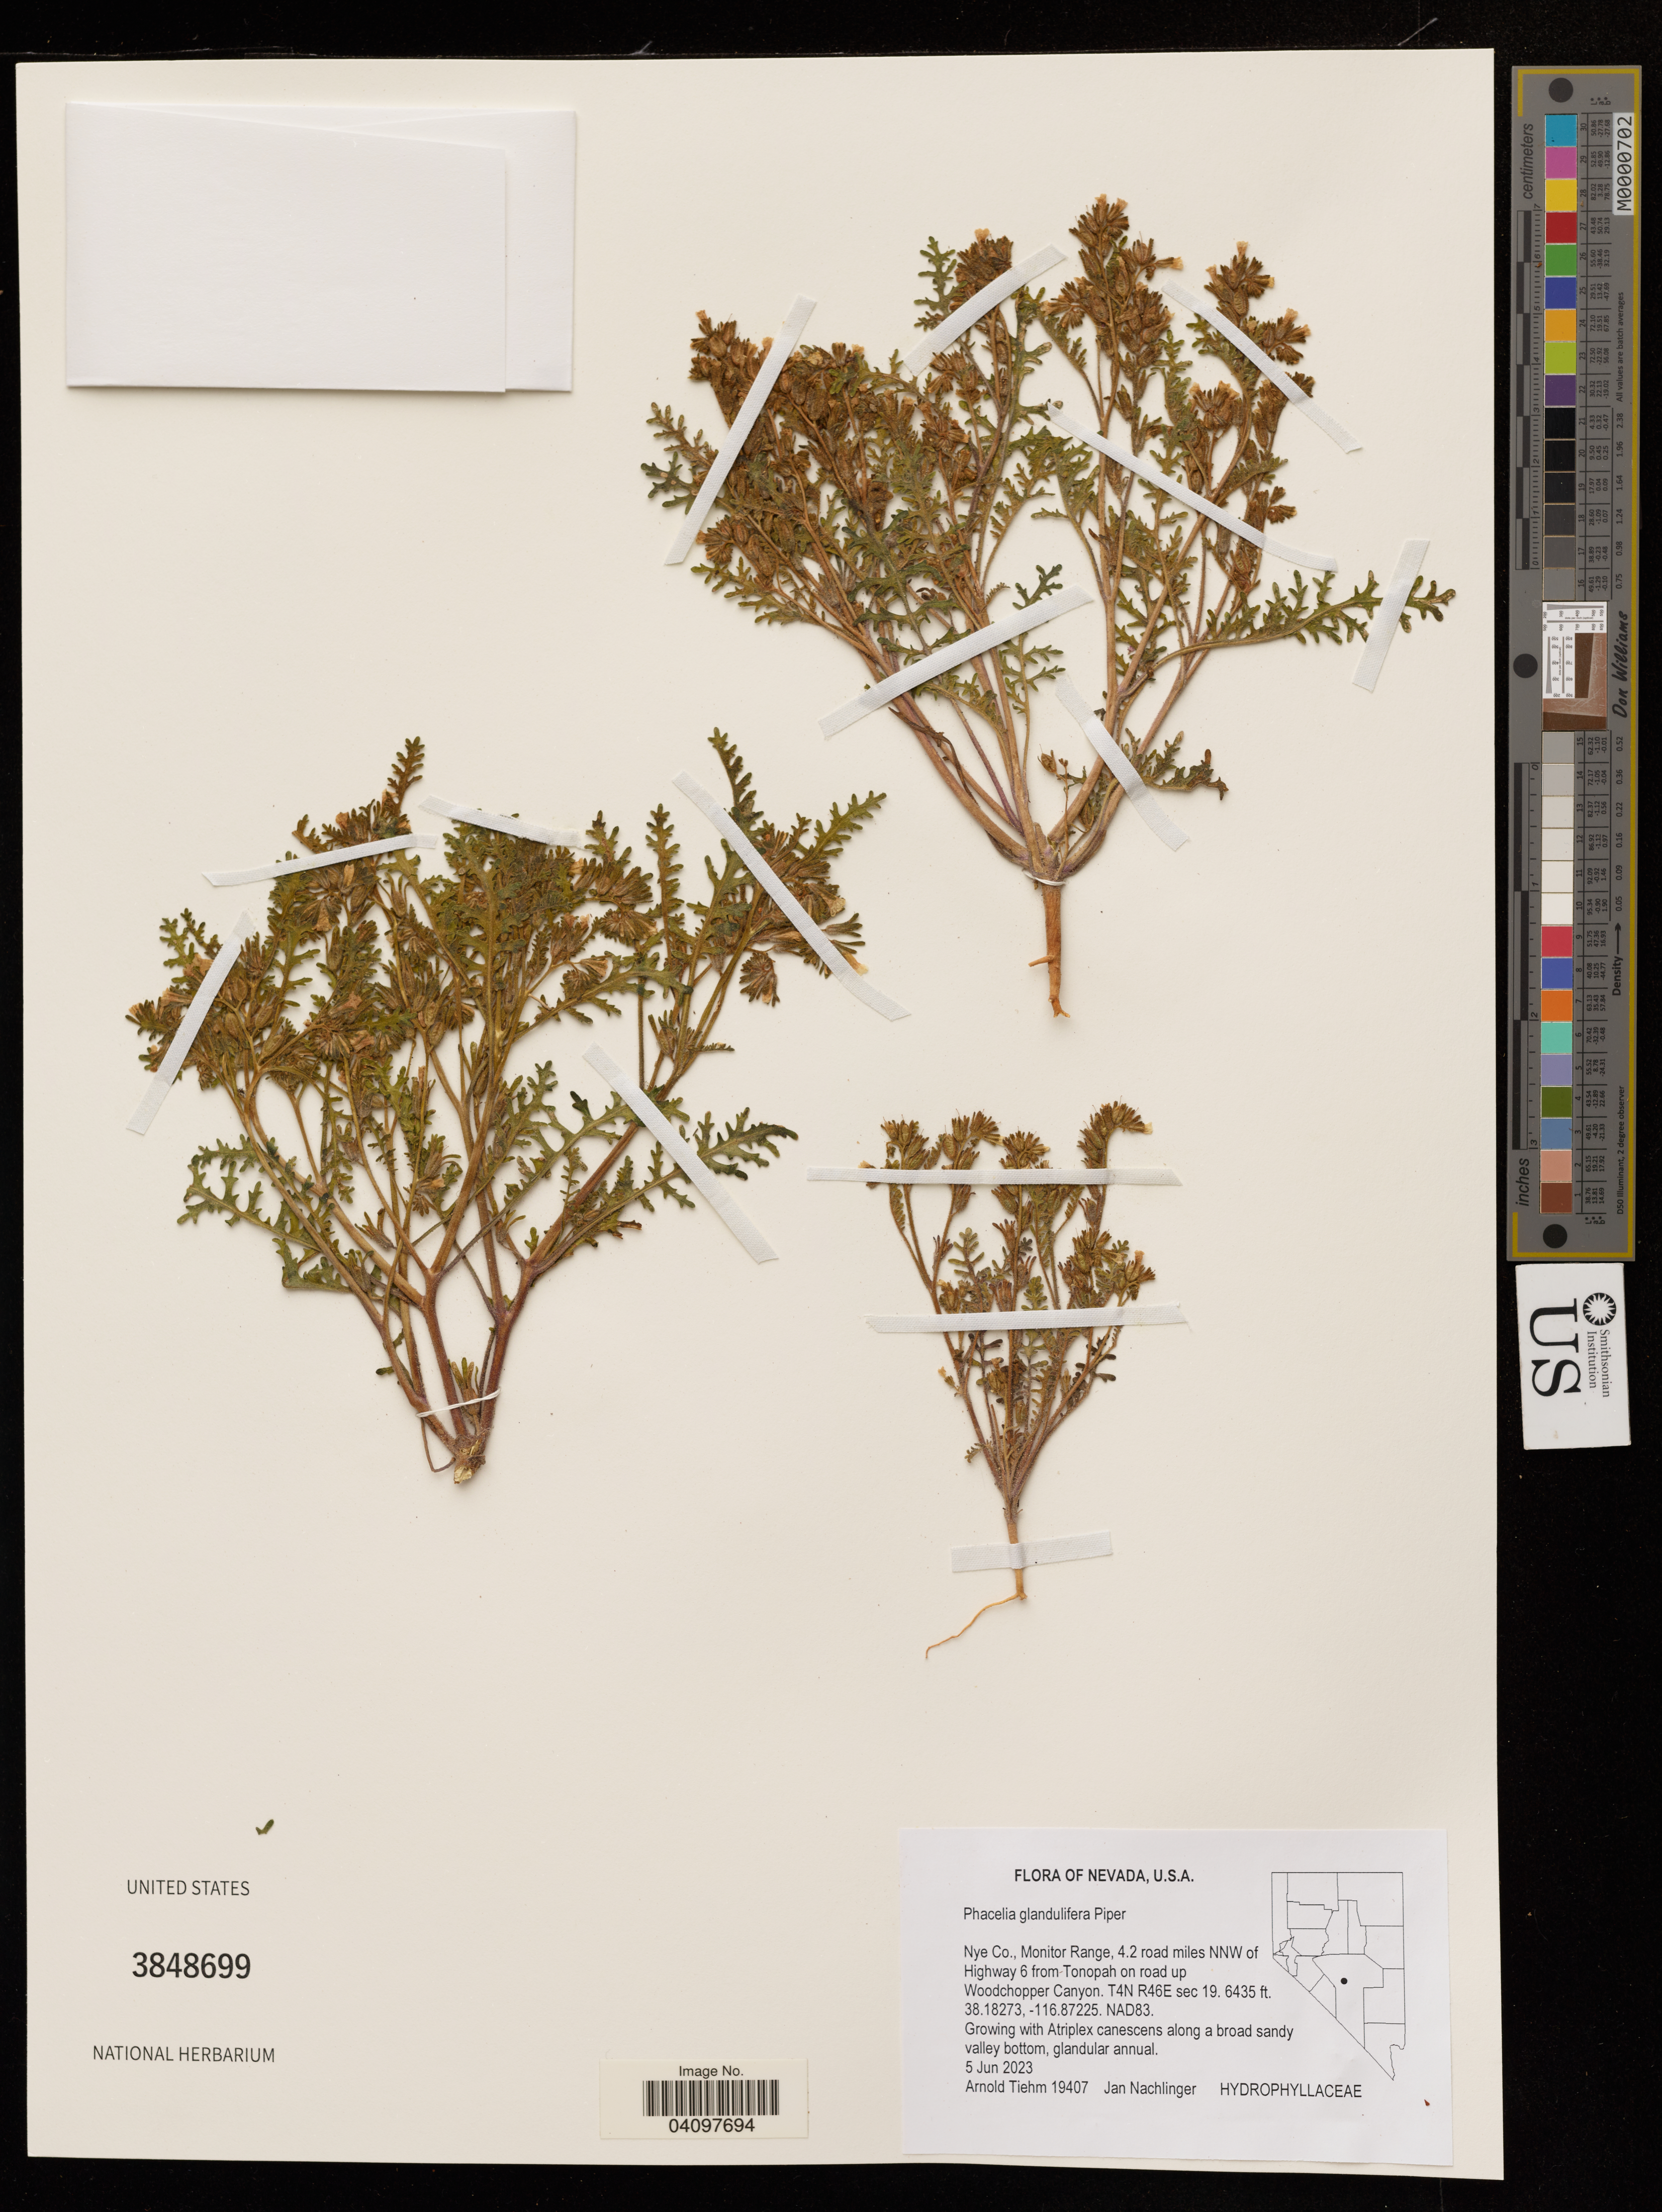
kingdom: Plantae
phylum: Tracheophyta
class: Magnoliopsida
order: Boraginales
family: Hydrophyllaceae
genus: Phacelia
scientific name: Phacelia glandulifera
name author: Piper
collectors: J. Nachlinger & J. Nachlinger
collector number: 19407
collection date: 2023-06-05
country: United States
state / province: Nevada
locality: Nye Co., Monitor Range, 4.2 road miles NNW of Highway 6 from-Tonopah on road up Woodchopper Canyon. T4N R46E sec 19. NAD83.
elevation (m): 1961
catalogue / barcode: US 3848699